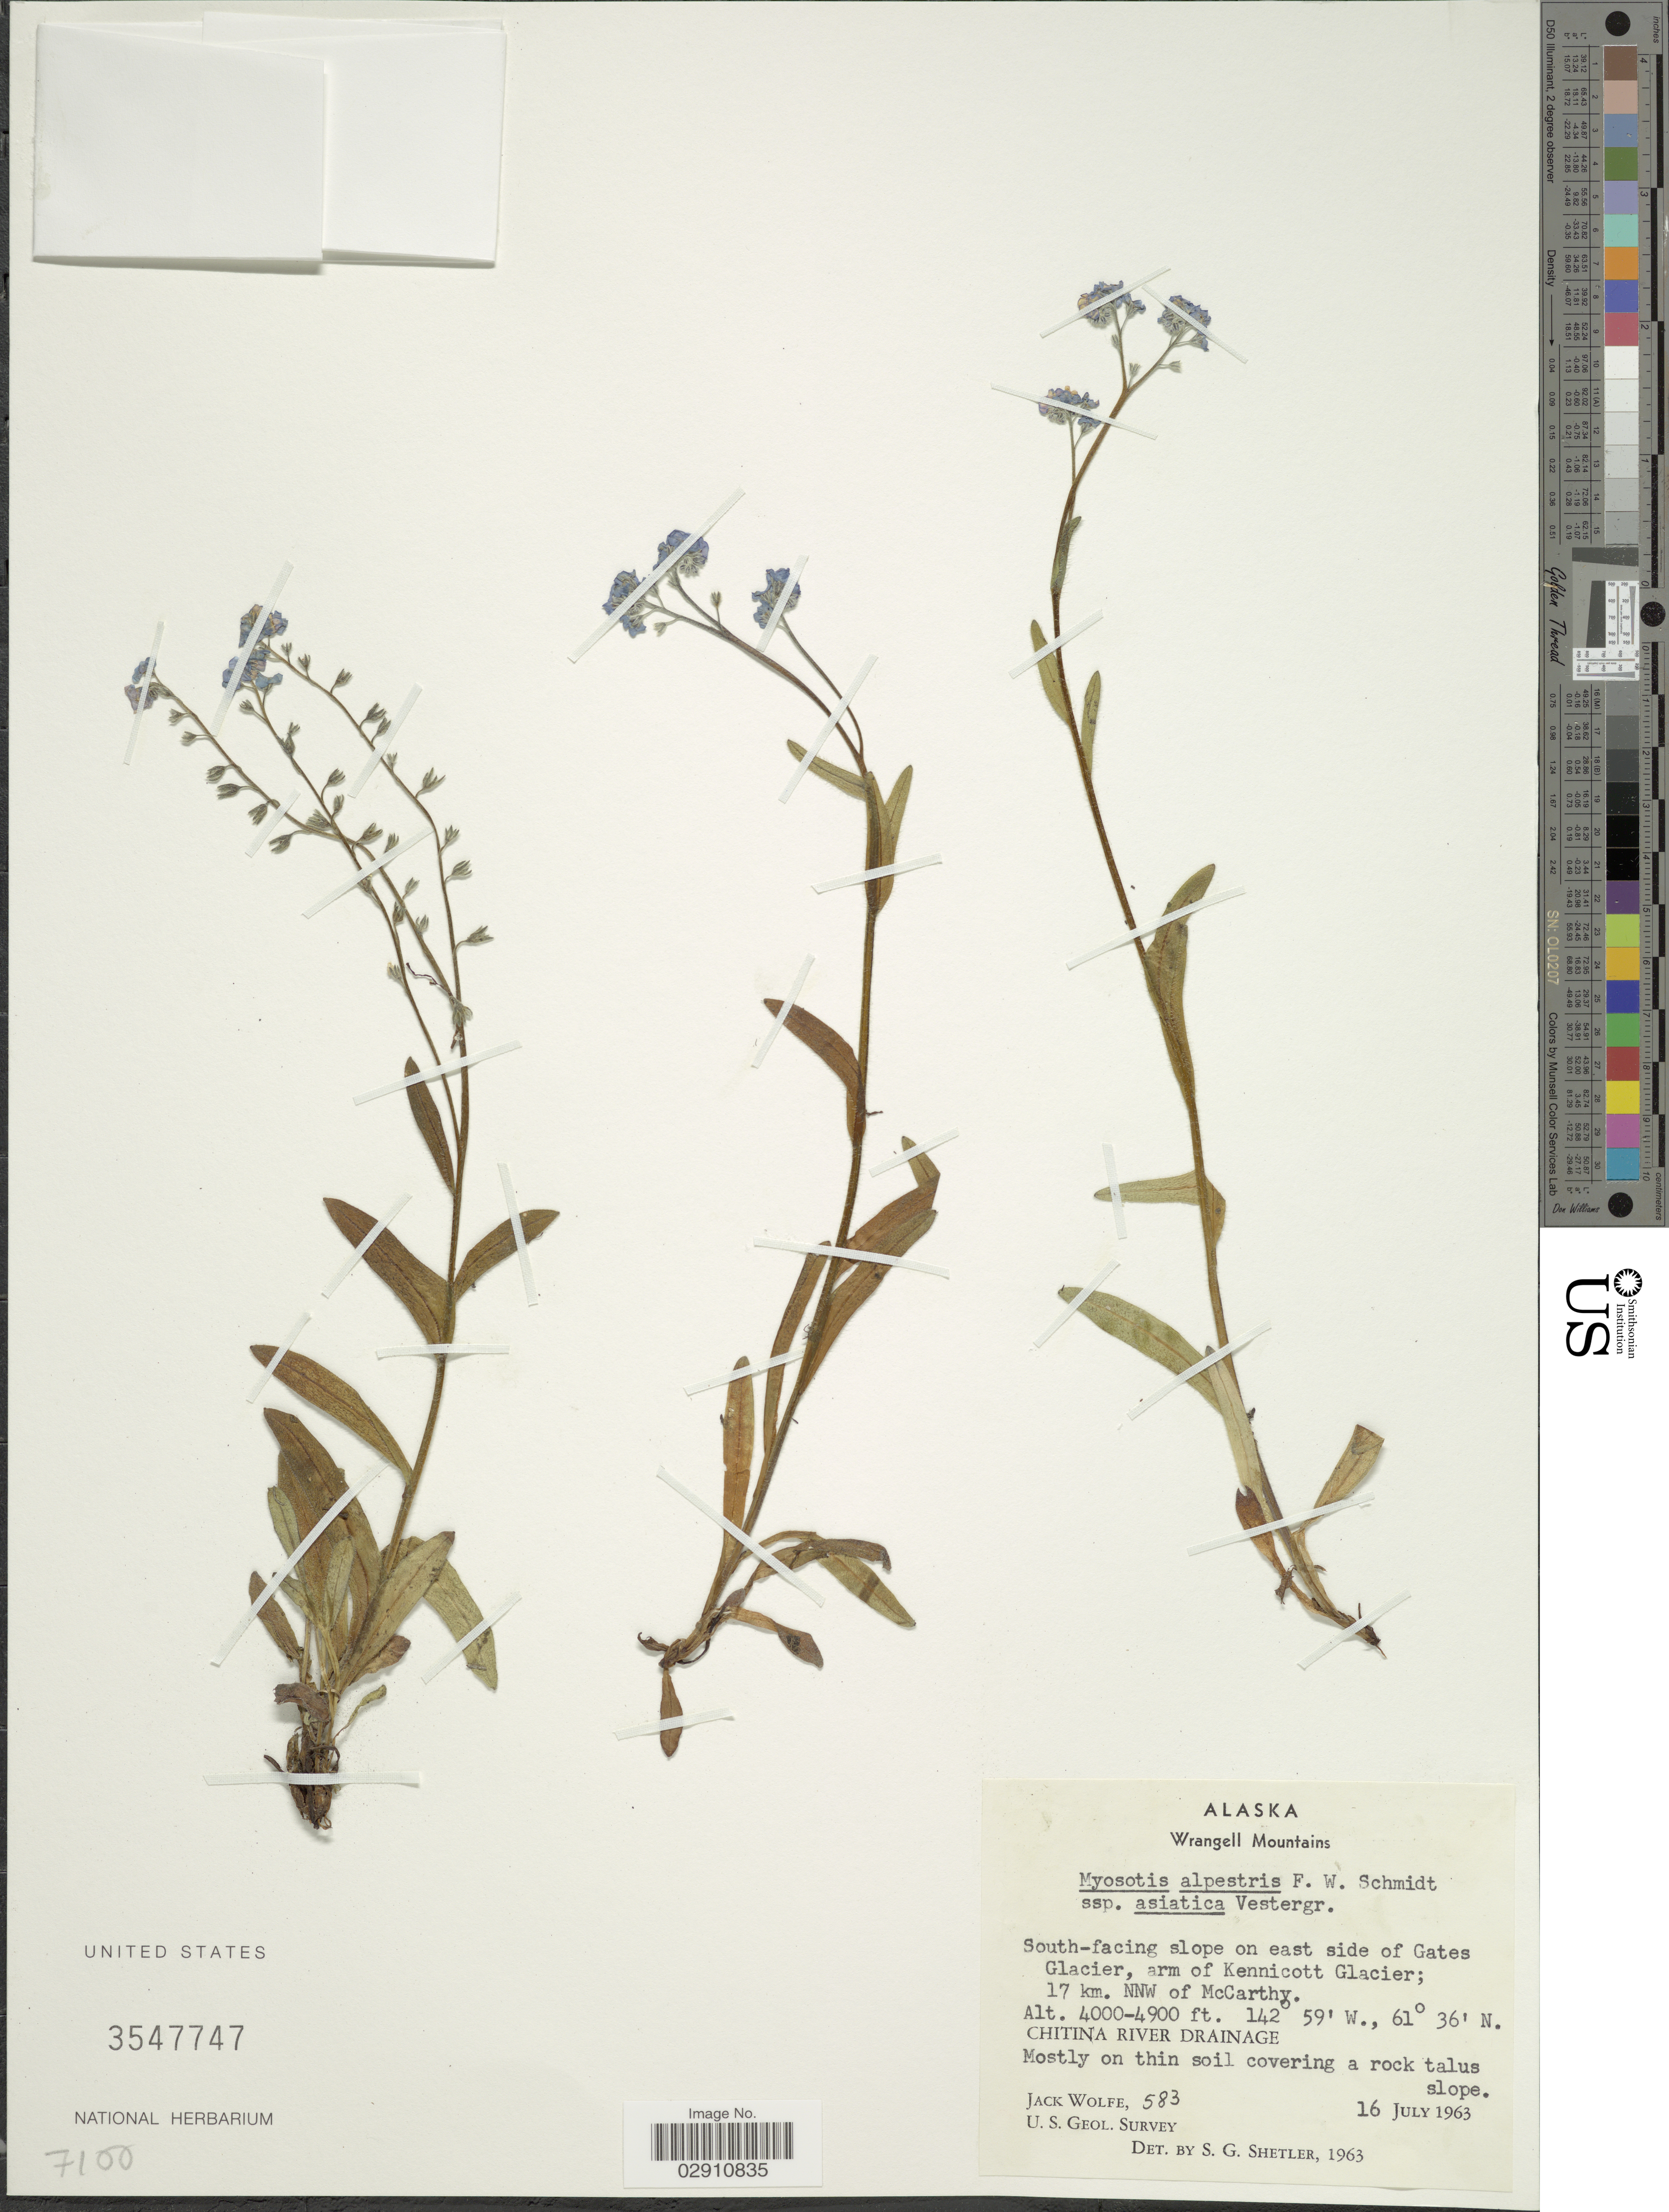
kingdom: Plantae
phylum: Tracheophyta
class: Magnoliopsida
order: Boraginales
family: Boraginaceae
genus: Myosotis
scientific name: Myosotis alpestris subsp. asiatica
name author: Vestergr.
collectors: J. Wolfe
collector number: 583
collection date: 1963-07-16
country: United States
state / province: Alaska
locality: Wrangell Mountains. South-facing slope on east side of Gates Glacier, arm of Kennicott Glacier; 17 km. NNW of McCarthy. Chitina River Drainage.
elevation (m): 1219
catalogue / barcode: US 3547747